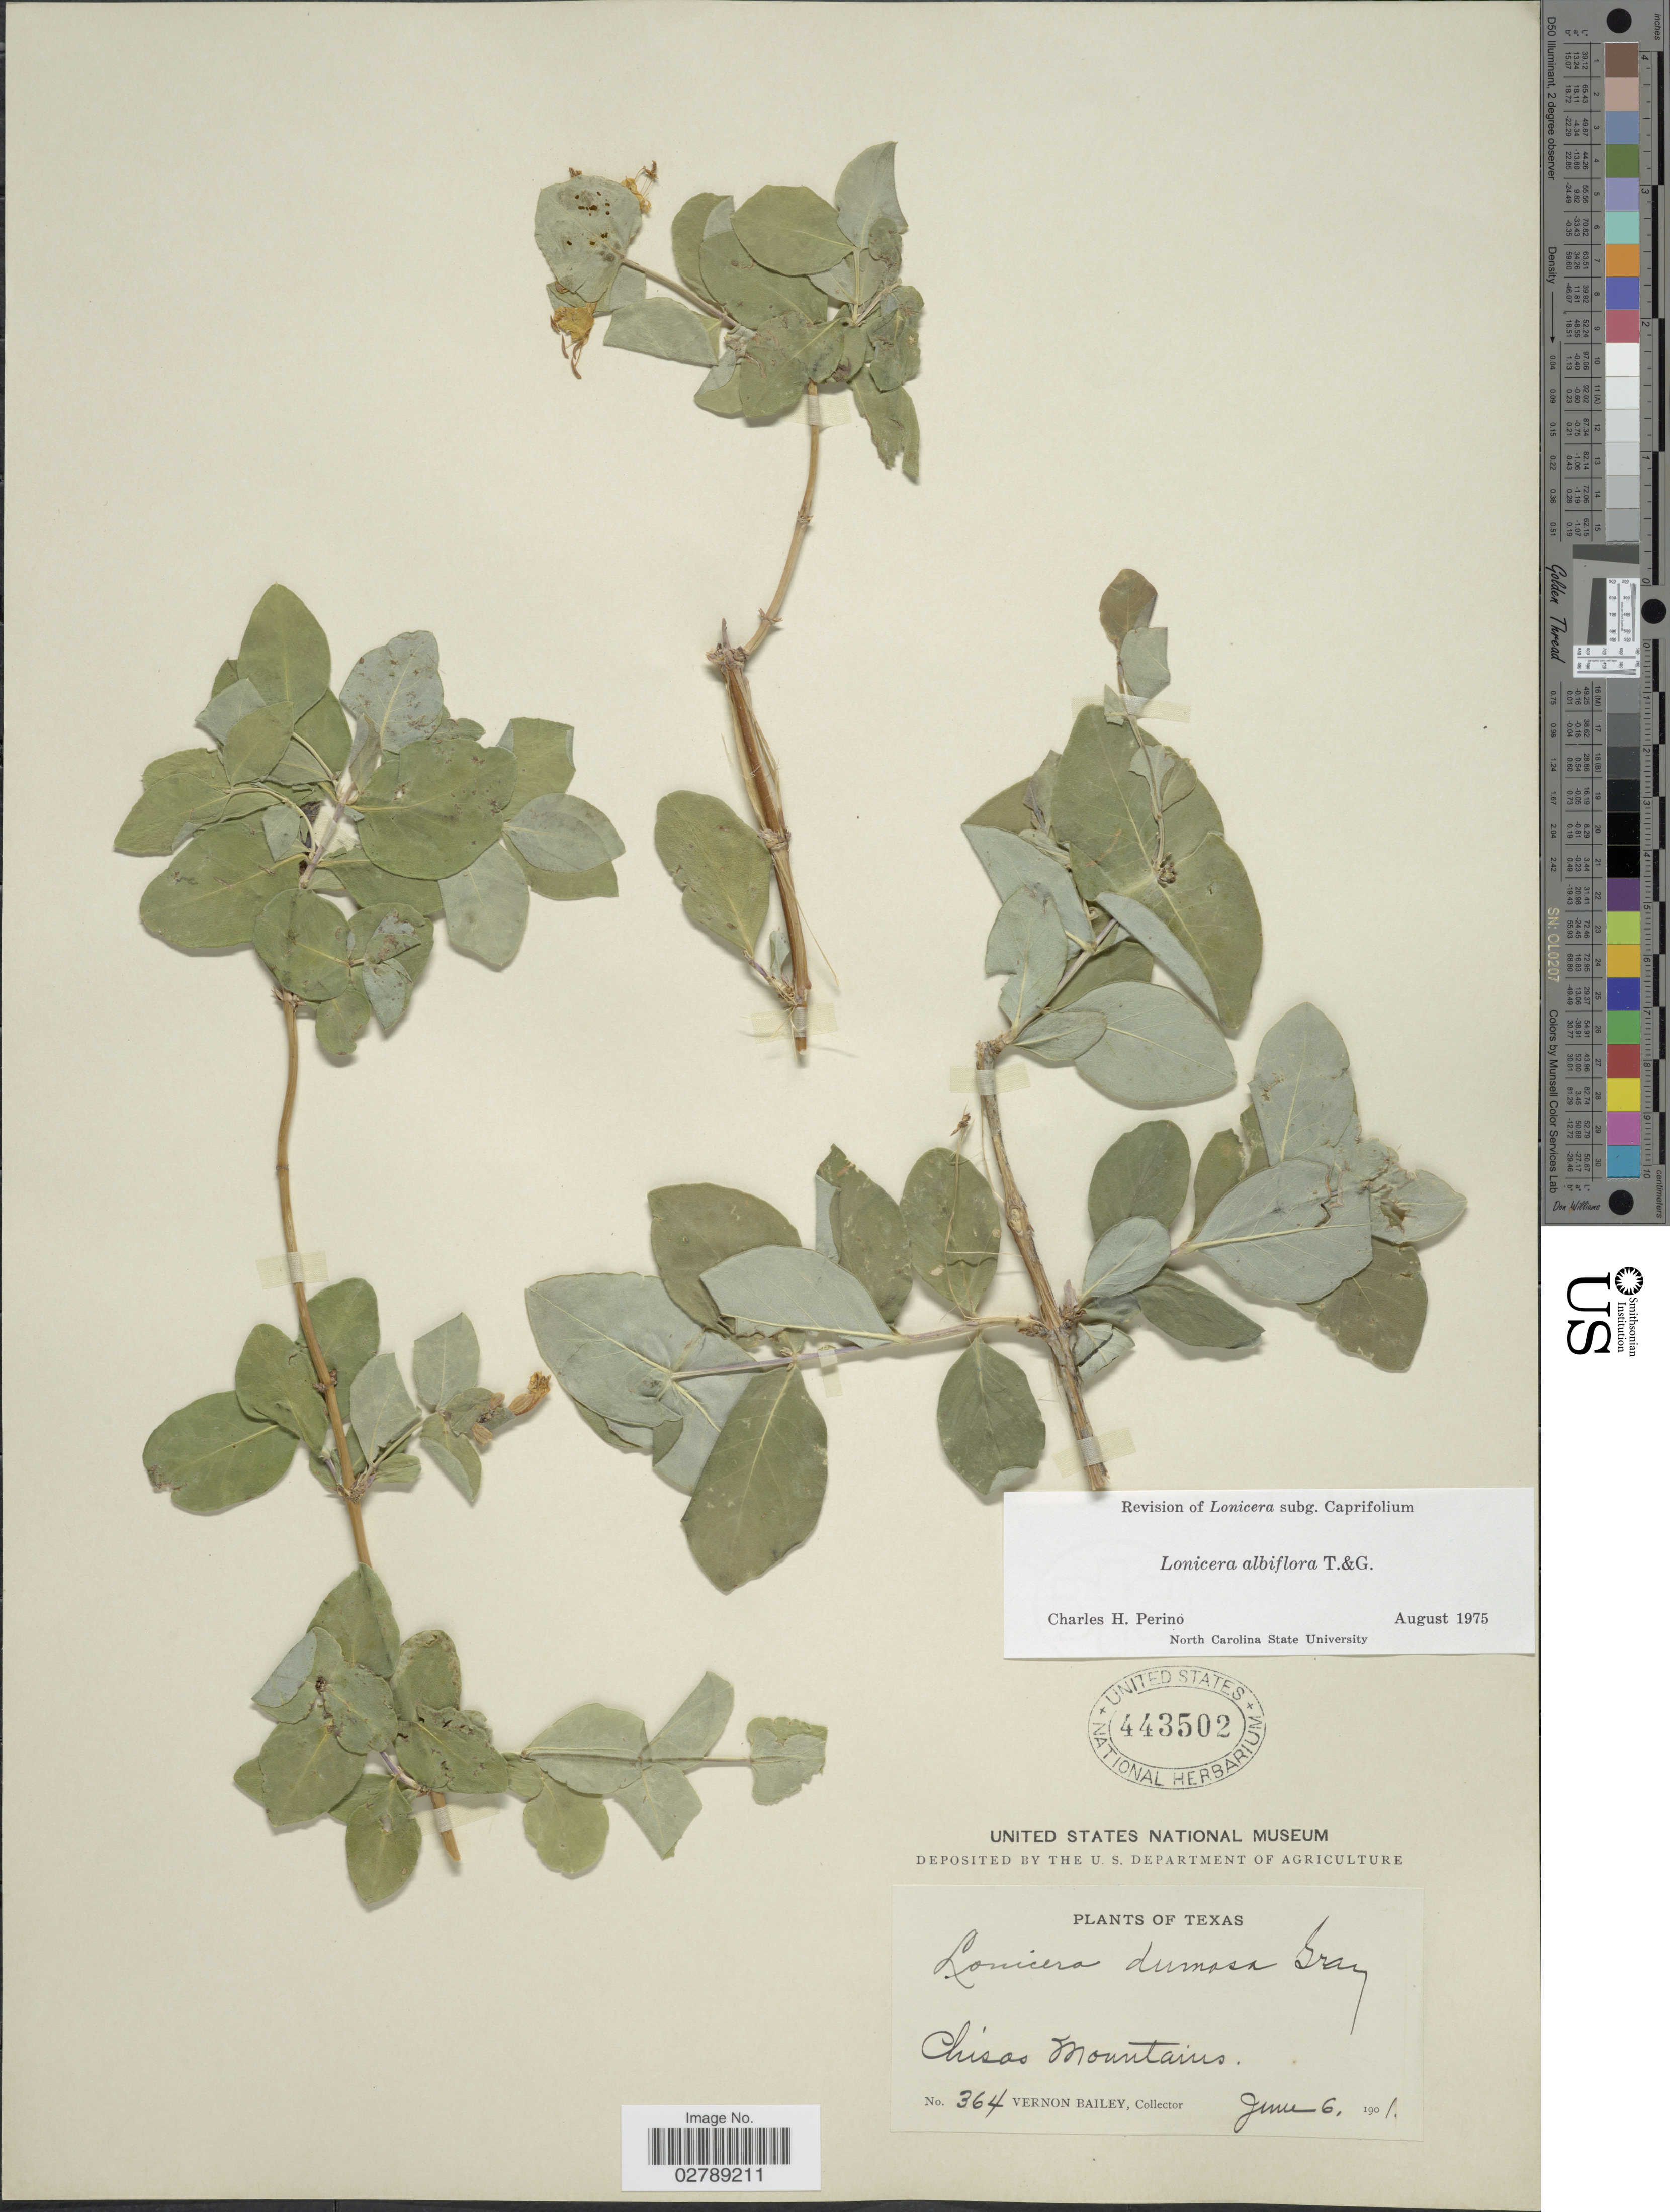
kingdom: Plantae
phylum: Tracheophyta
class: Magnoliopsida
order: Dipsacales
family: Caprifoliaceae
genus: Lonicera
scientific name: Lonicera dumosa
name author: A. Gray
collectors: V. O. Bailey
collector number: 364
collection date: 1901-06-06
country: United States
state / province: Texas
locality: Chisos Mountains.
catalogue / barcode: US 443502